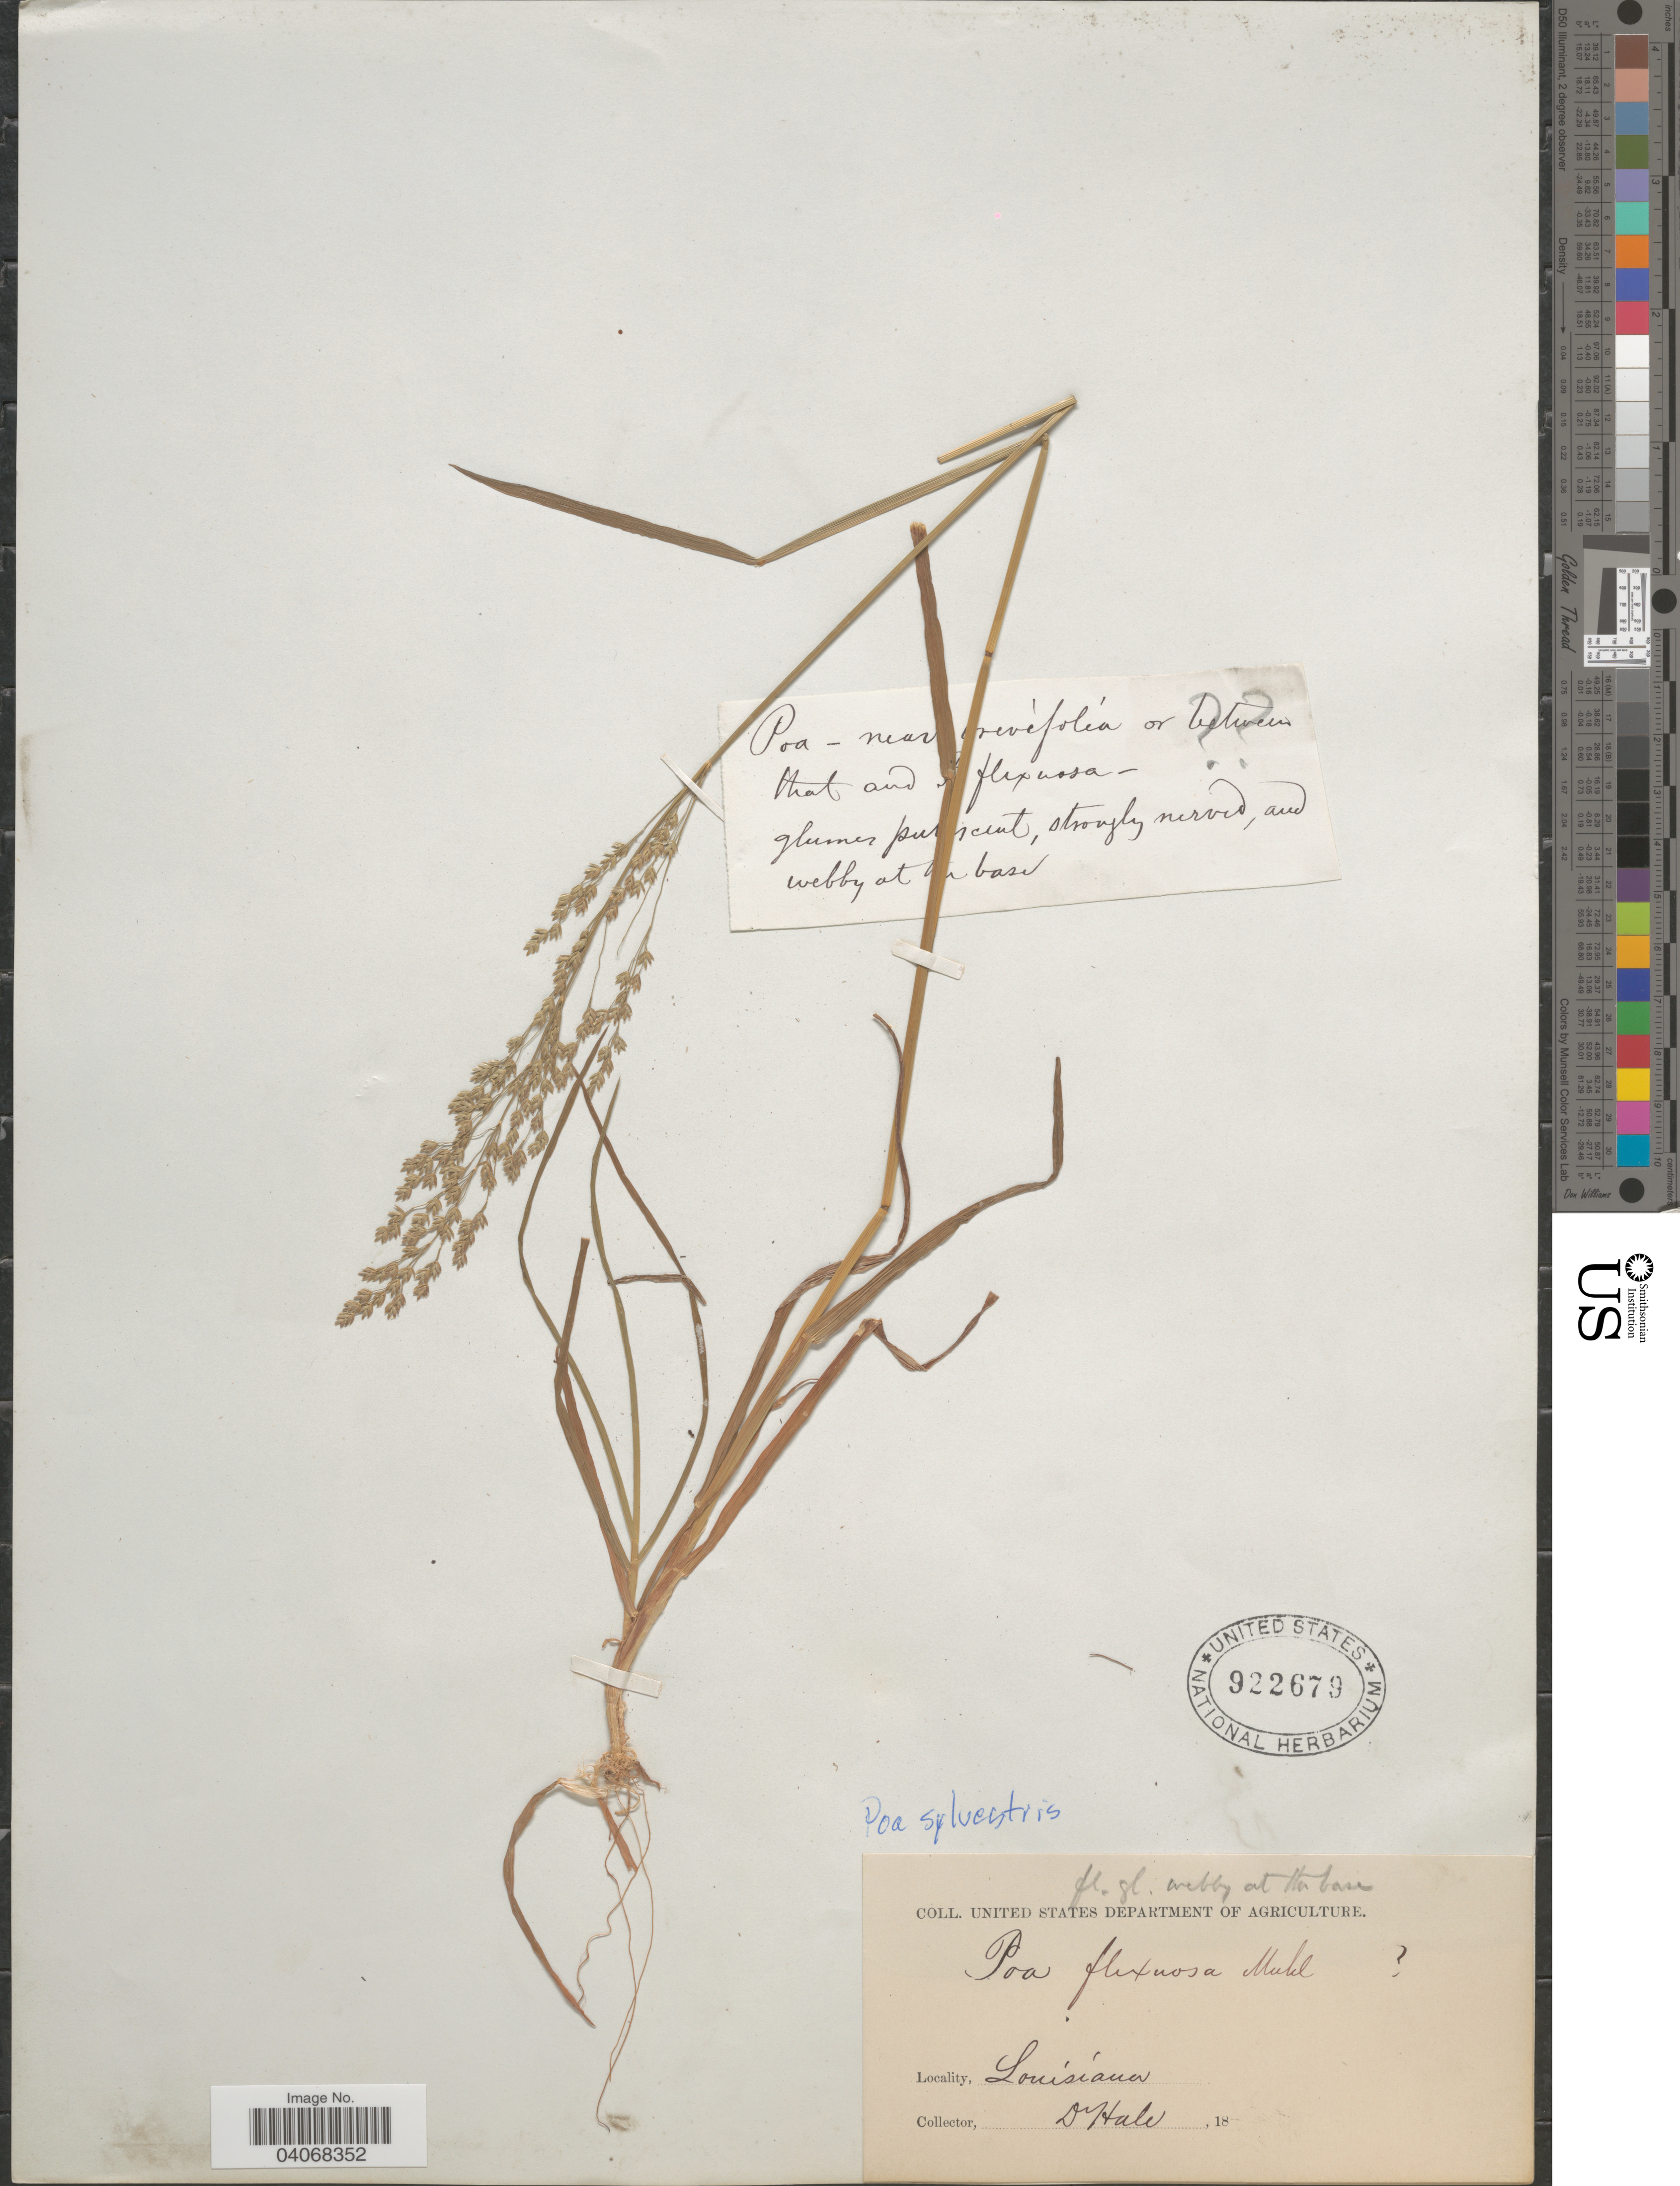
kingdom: Plantae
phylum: Tracheophyta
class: Liliopsida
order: Poales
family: Poaceae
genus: Poa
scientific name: Poa sylvestris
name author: A. Gray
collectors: -- Hale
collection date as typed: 18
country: United States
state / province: Louisiana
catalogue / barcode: US 922679